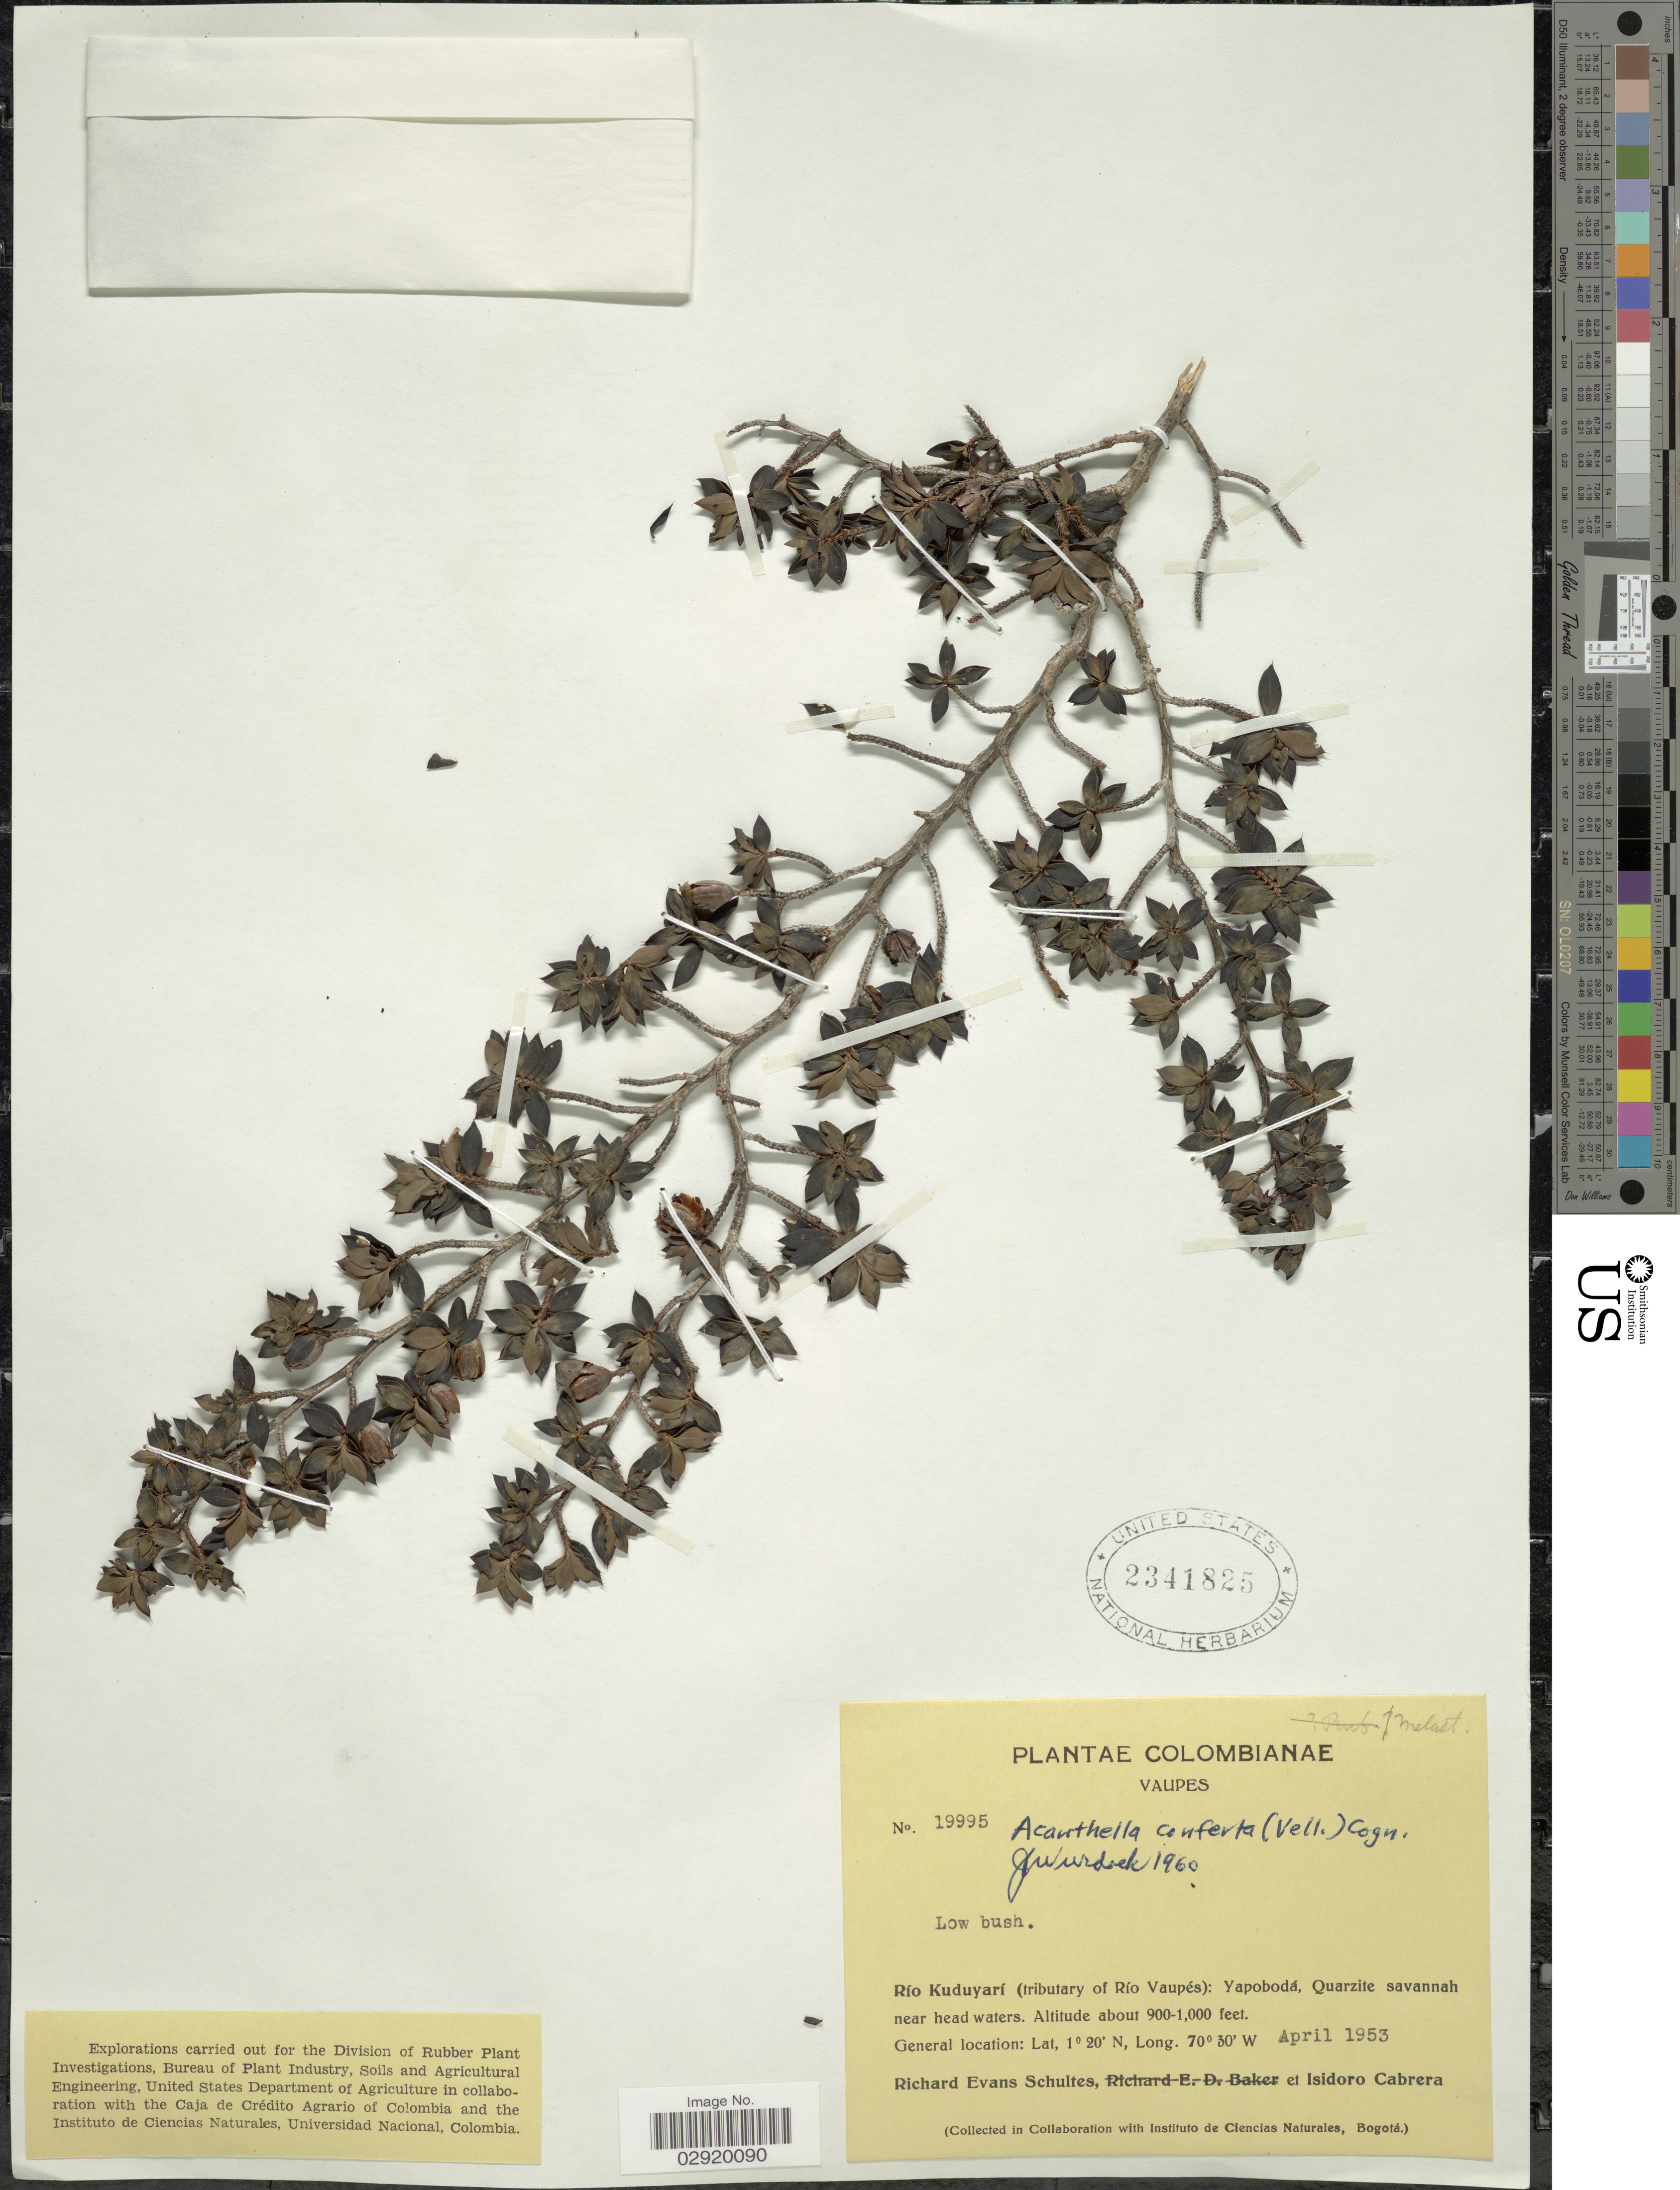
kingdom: Plantae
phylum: Tracheophyta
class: Magnoliopsida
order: Myrtales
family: Melastomataceae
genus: Acanthella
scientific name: Acanthella sprucei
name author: Benth. & Hook. f.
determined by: Nunes da Silva, Diego, (RB), Jardim Botanico do Rio de Janeiro - Herbario (BRAZIL)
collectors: R. E. Schultes & I. Cabrera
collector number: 19995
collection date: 1953-04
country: Colombia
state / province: Vaupés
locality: Río Kuduyarí (tributary of Río Vaupés): Yapobodá, Quartzite savannah near head waters.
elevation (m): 274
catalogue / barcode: US 2341825